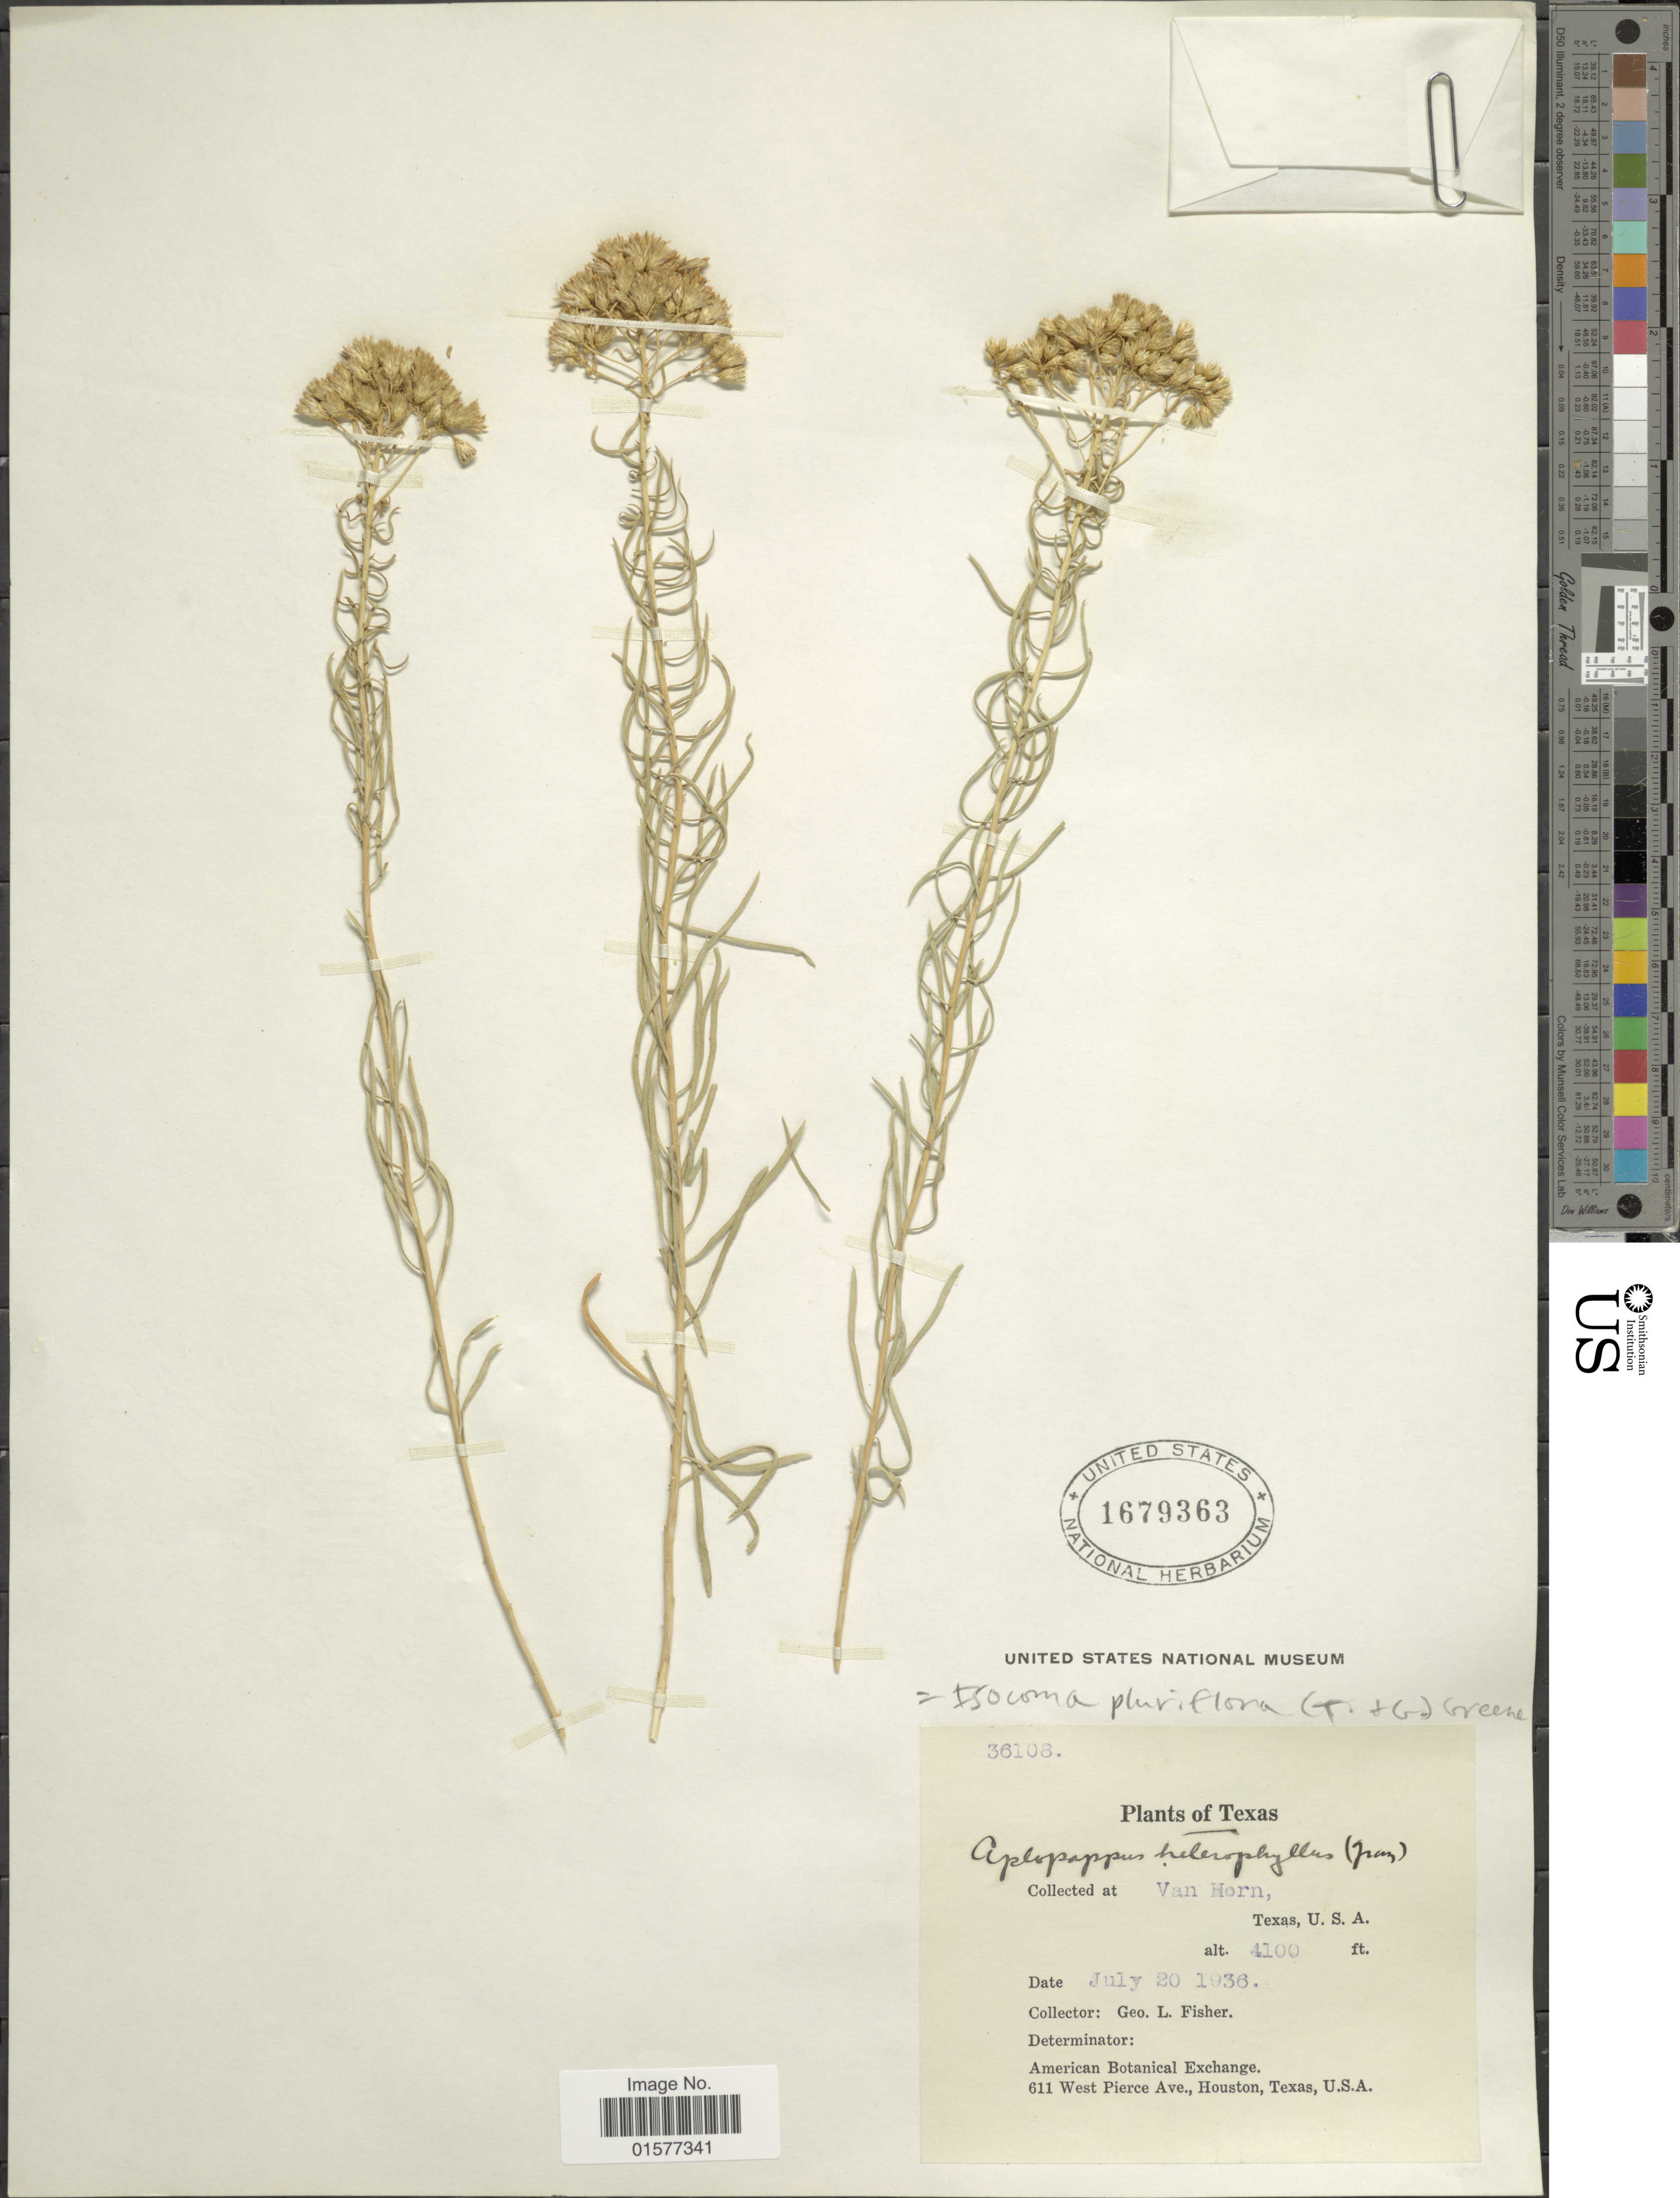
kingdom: Plantae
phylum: Tracheophyta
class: Magnoliopsida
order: Asterales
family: Asteraceae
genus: Isocoma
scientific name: Isocoma pluriflora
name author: (Torr. & A. Gray) Greene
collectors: G. L. Fisher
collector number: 36108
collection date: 1936-07-20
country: United States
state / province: Texas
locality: Collected at Van Horn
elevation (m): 1250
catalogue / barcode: US 1679363